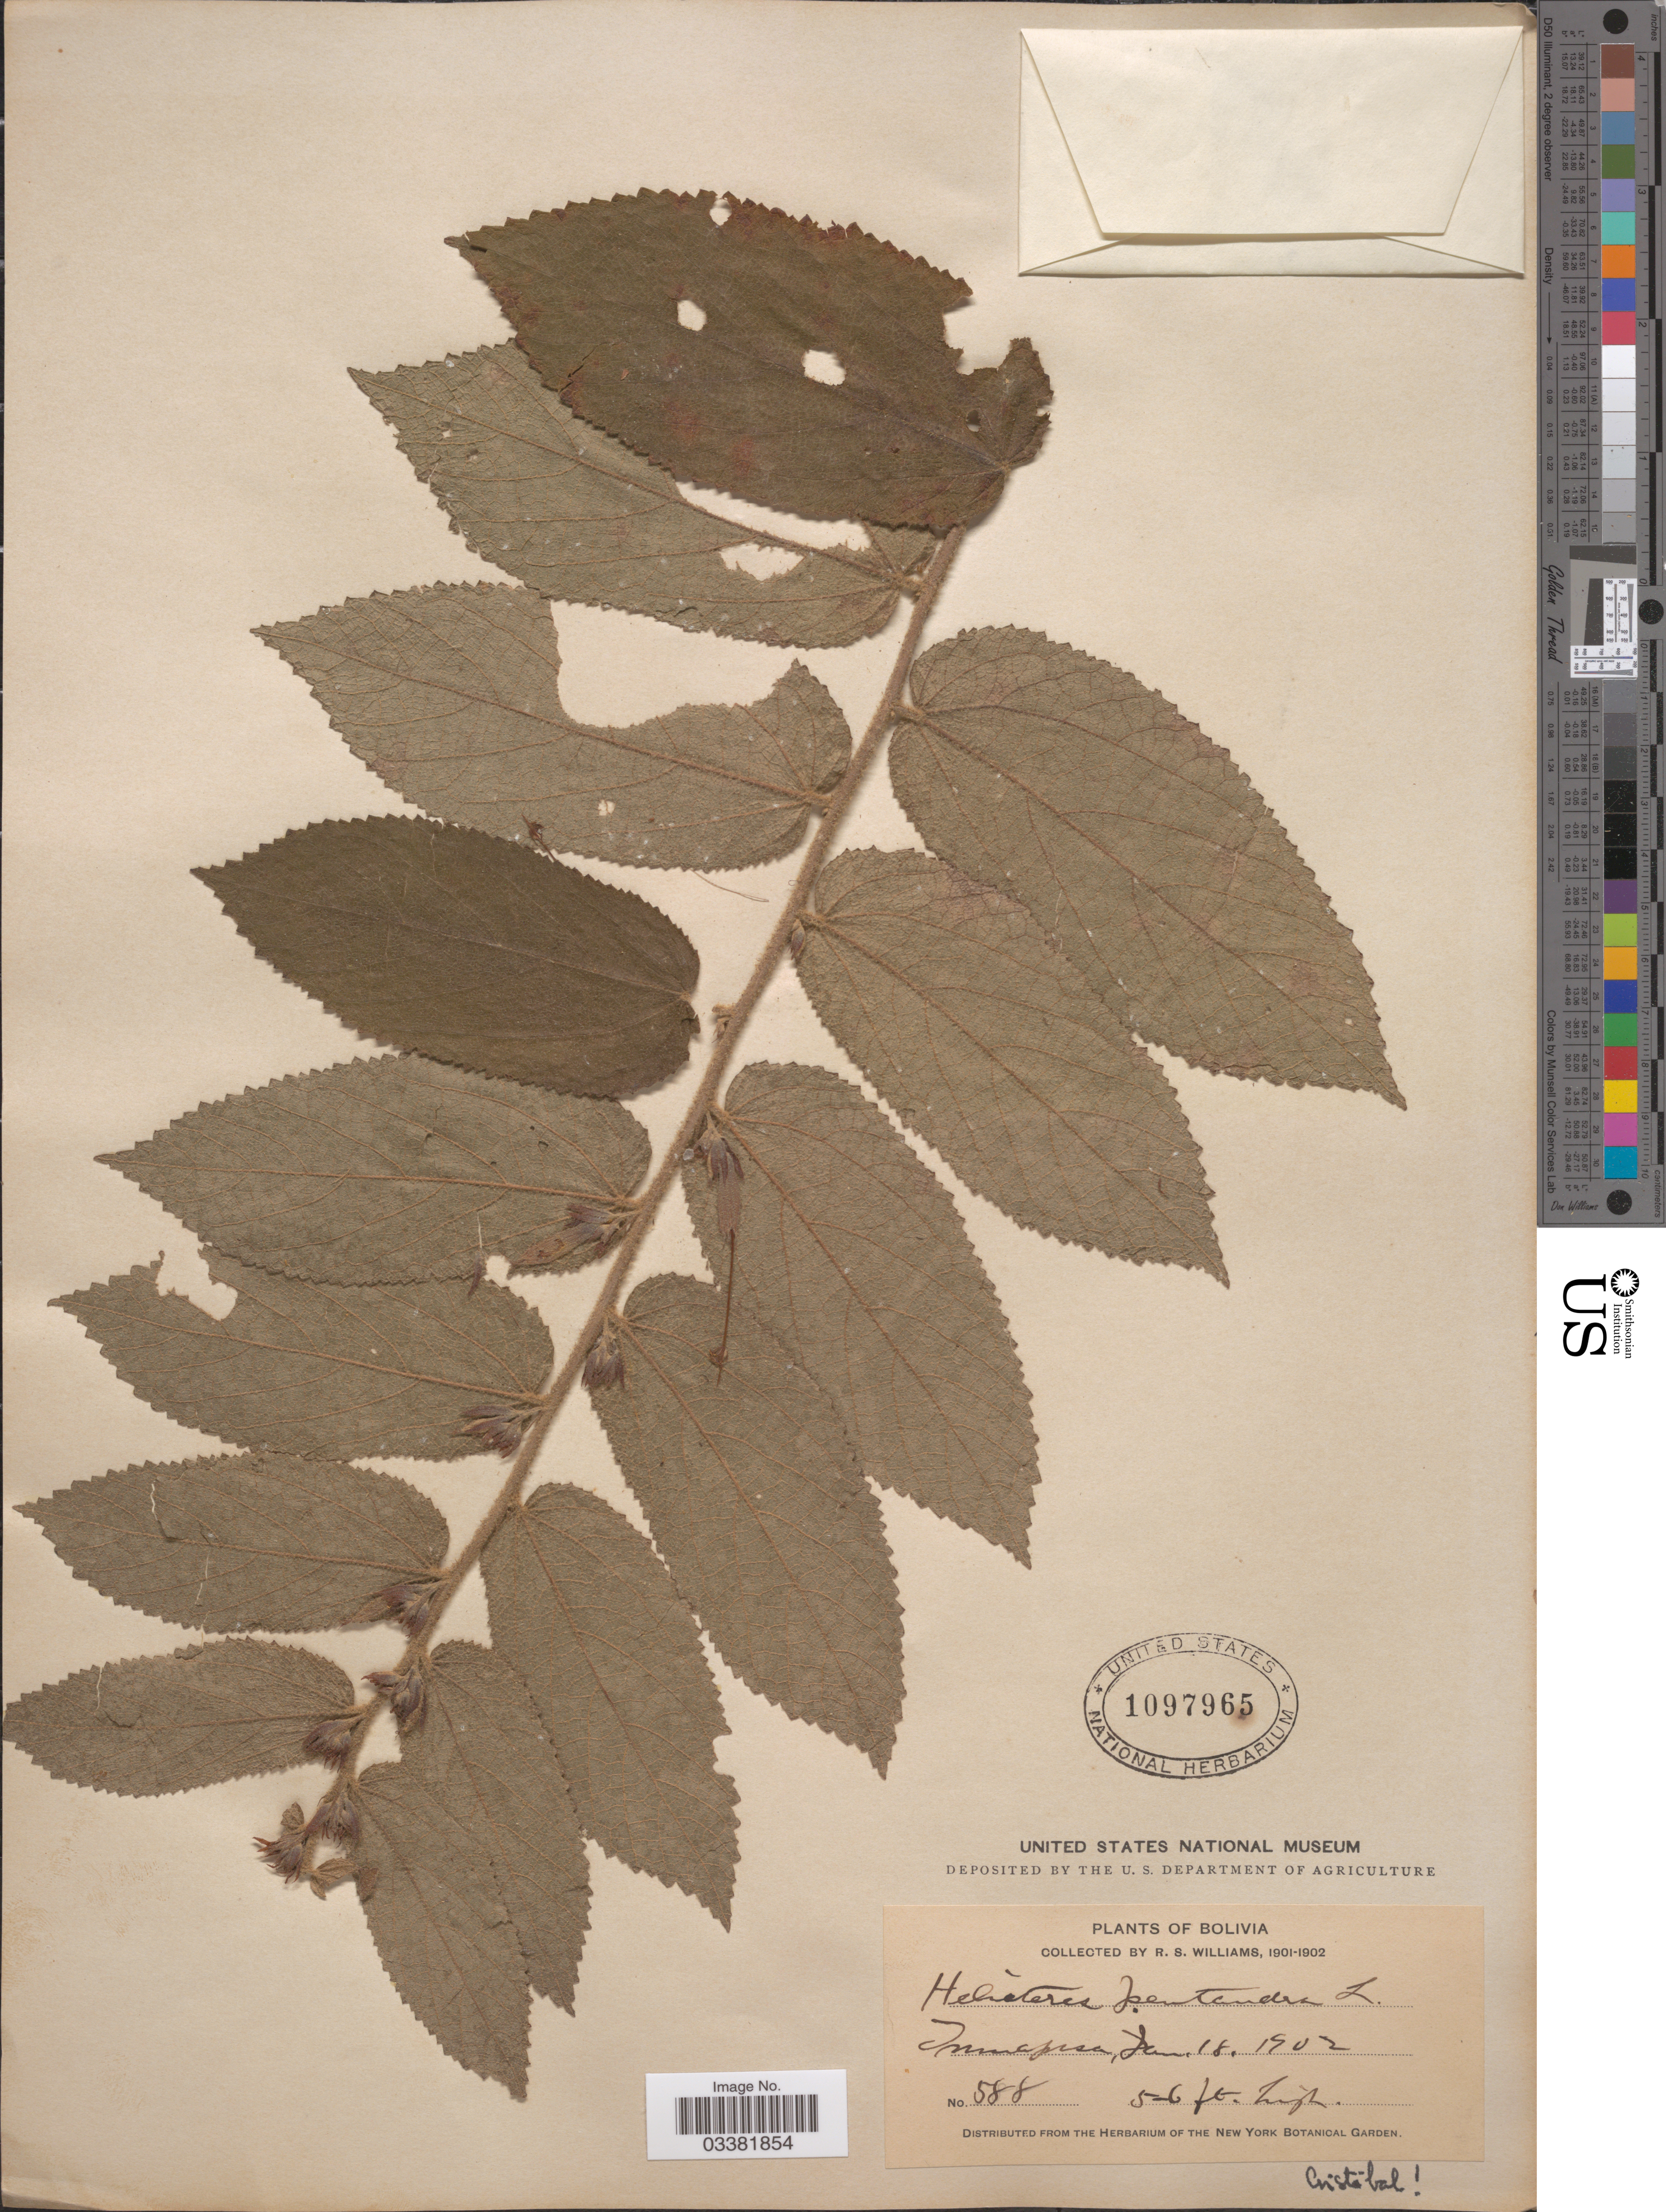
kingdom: Plantae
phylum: Tracheophyta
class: Magnoliopsida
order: Malvales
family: Malvaceae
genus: Helicteres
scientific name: Helicteres pentandra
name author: L.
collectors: R. S. Williams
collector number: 588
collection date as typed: Jan. 18, 1902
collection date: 1902-01-18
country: Bolivia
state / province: La Paz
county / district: Iturralde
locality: Tumupasa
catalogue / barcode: US 1097965